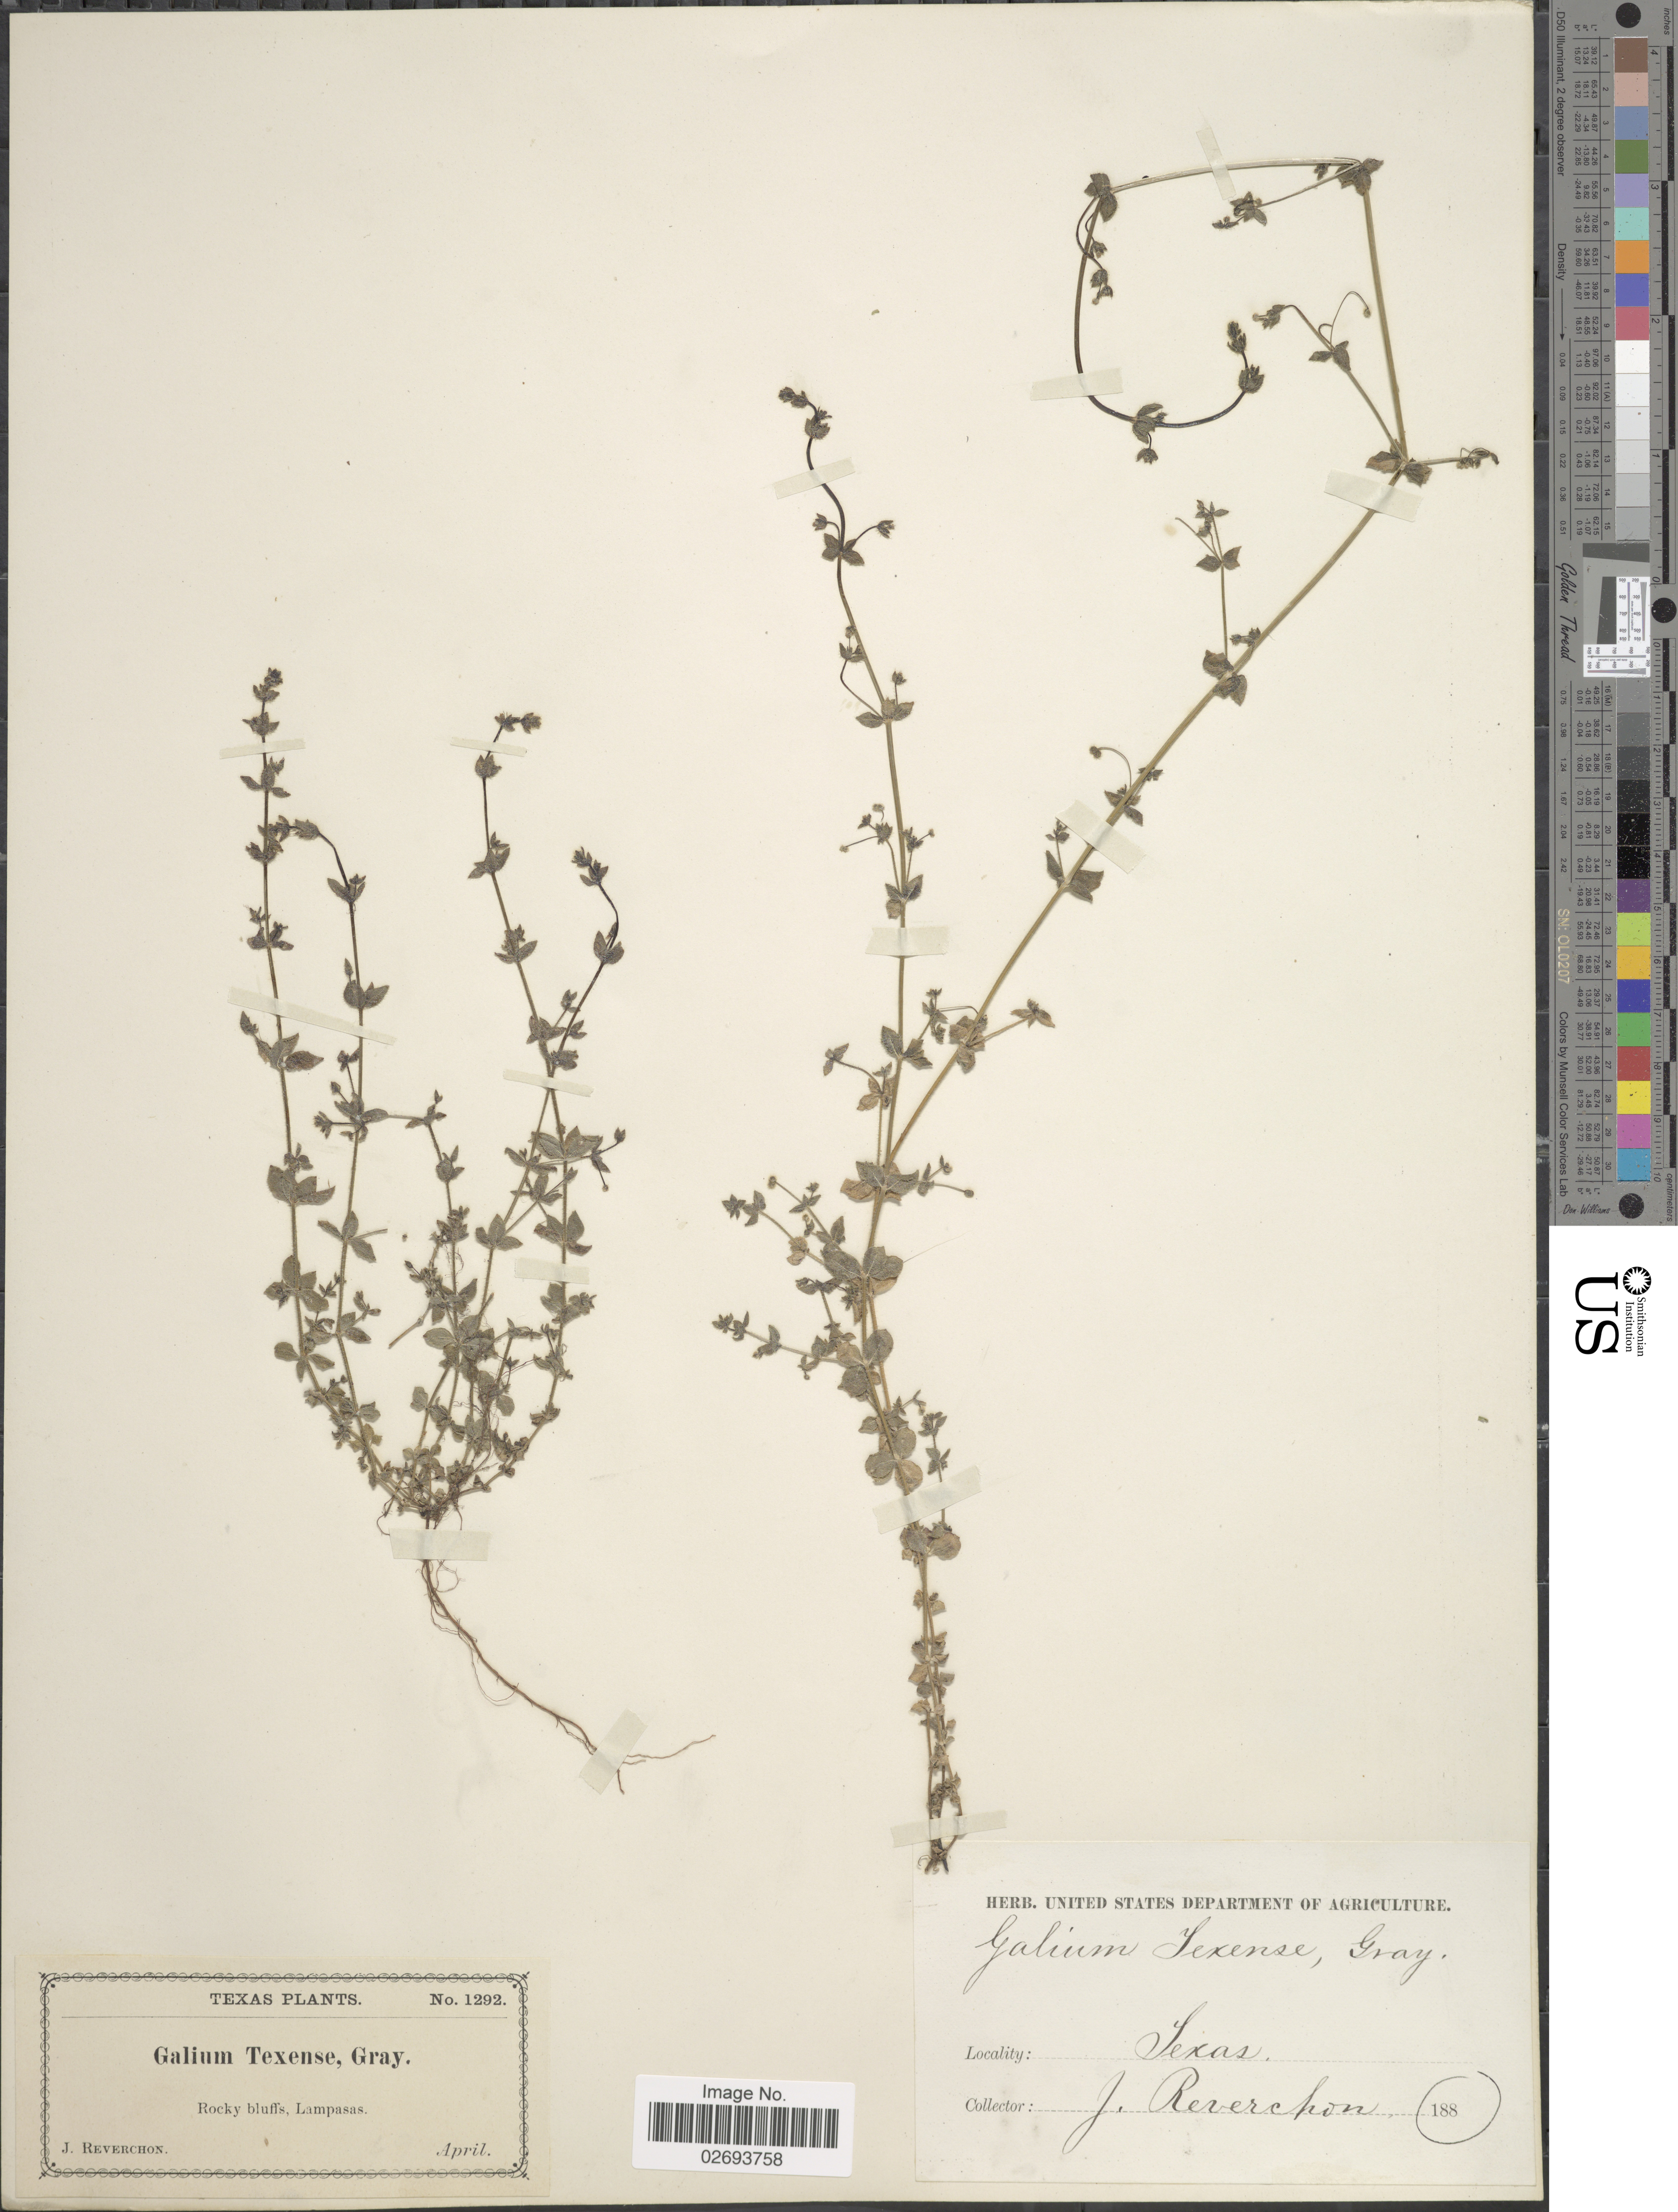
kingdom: Plantae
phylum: Tracheophyta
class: Magnoliopsida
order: Gentianales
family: Rubiaceae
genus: Galium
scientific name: Galium texense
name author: A. Gray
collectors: J. Reverchon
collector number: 1292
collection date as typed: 188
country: United States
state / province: Texas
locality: Rocky bluffs, Lampasas